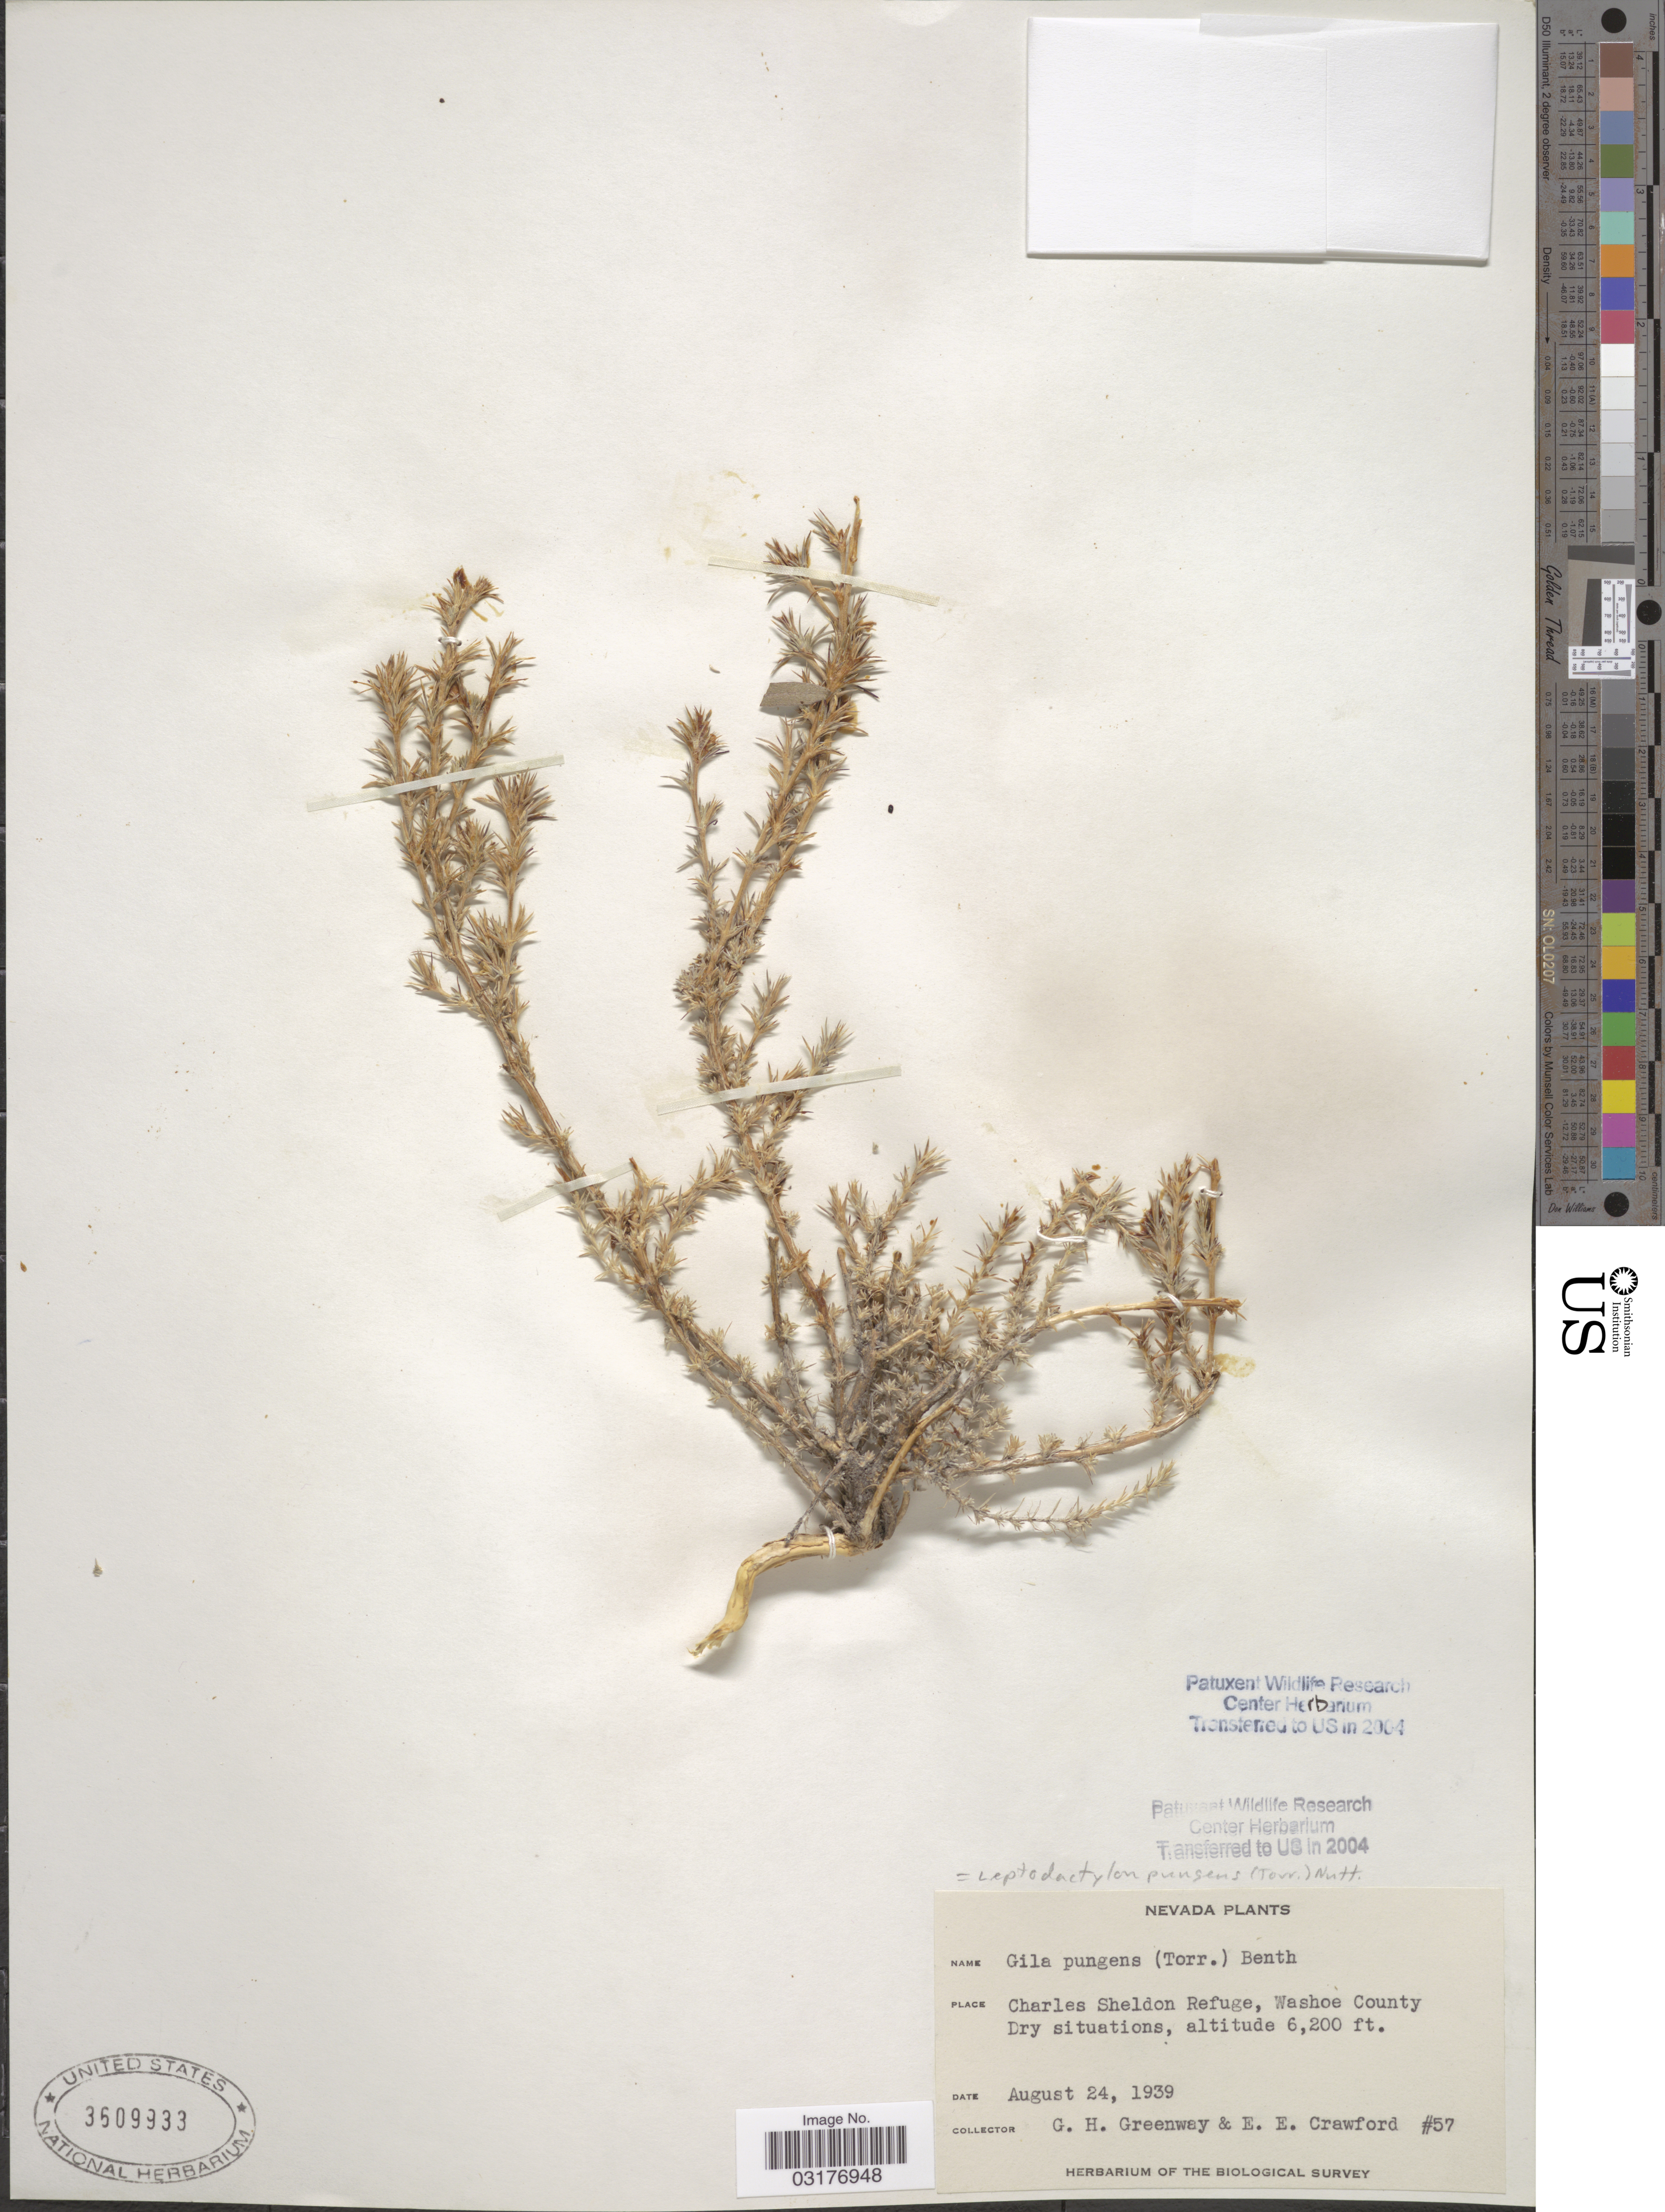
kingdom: Plantae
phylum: Tracheophyta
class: Magnoliopsida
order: Ericales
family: Polemoniaceae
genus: Linanthus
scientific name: Linanthus pungens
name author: (Torr.) J.M. Porter & L.A. Johnson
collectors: G. Greenway & E. Crawford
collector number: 57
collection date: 1939-08-24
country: United States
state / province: Nevada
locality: Charles Sheldon Refuge, Washoe County.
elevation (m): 1890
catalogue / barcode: US 3609933